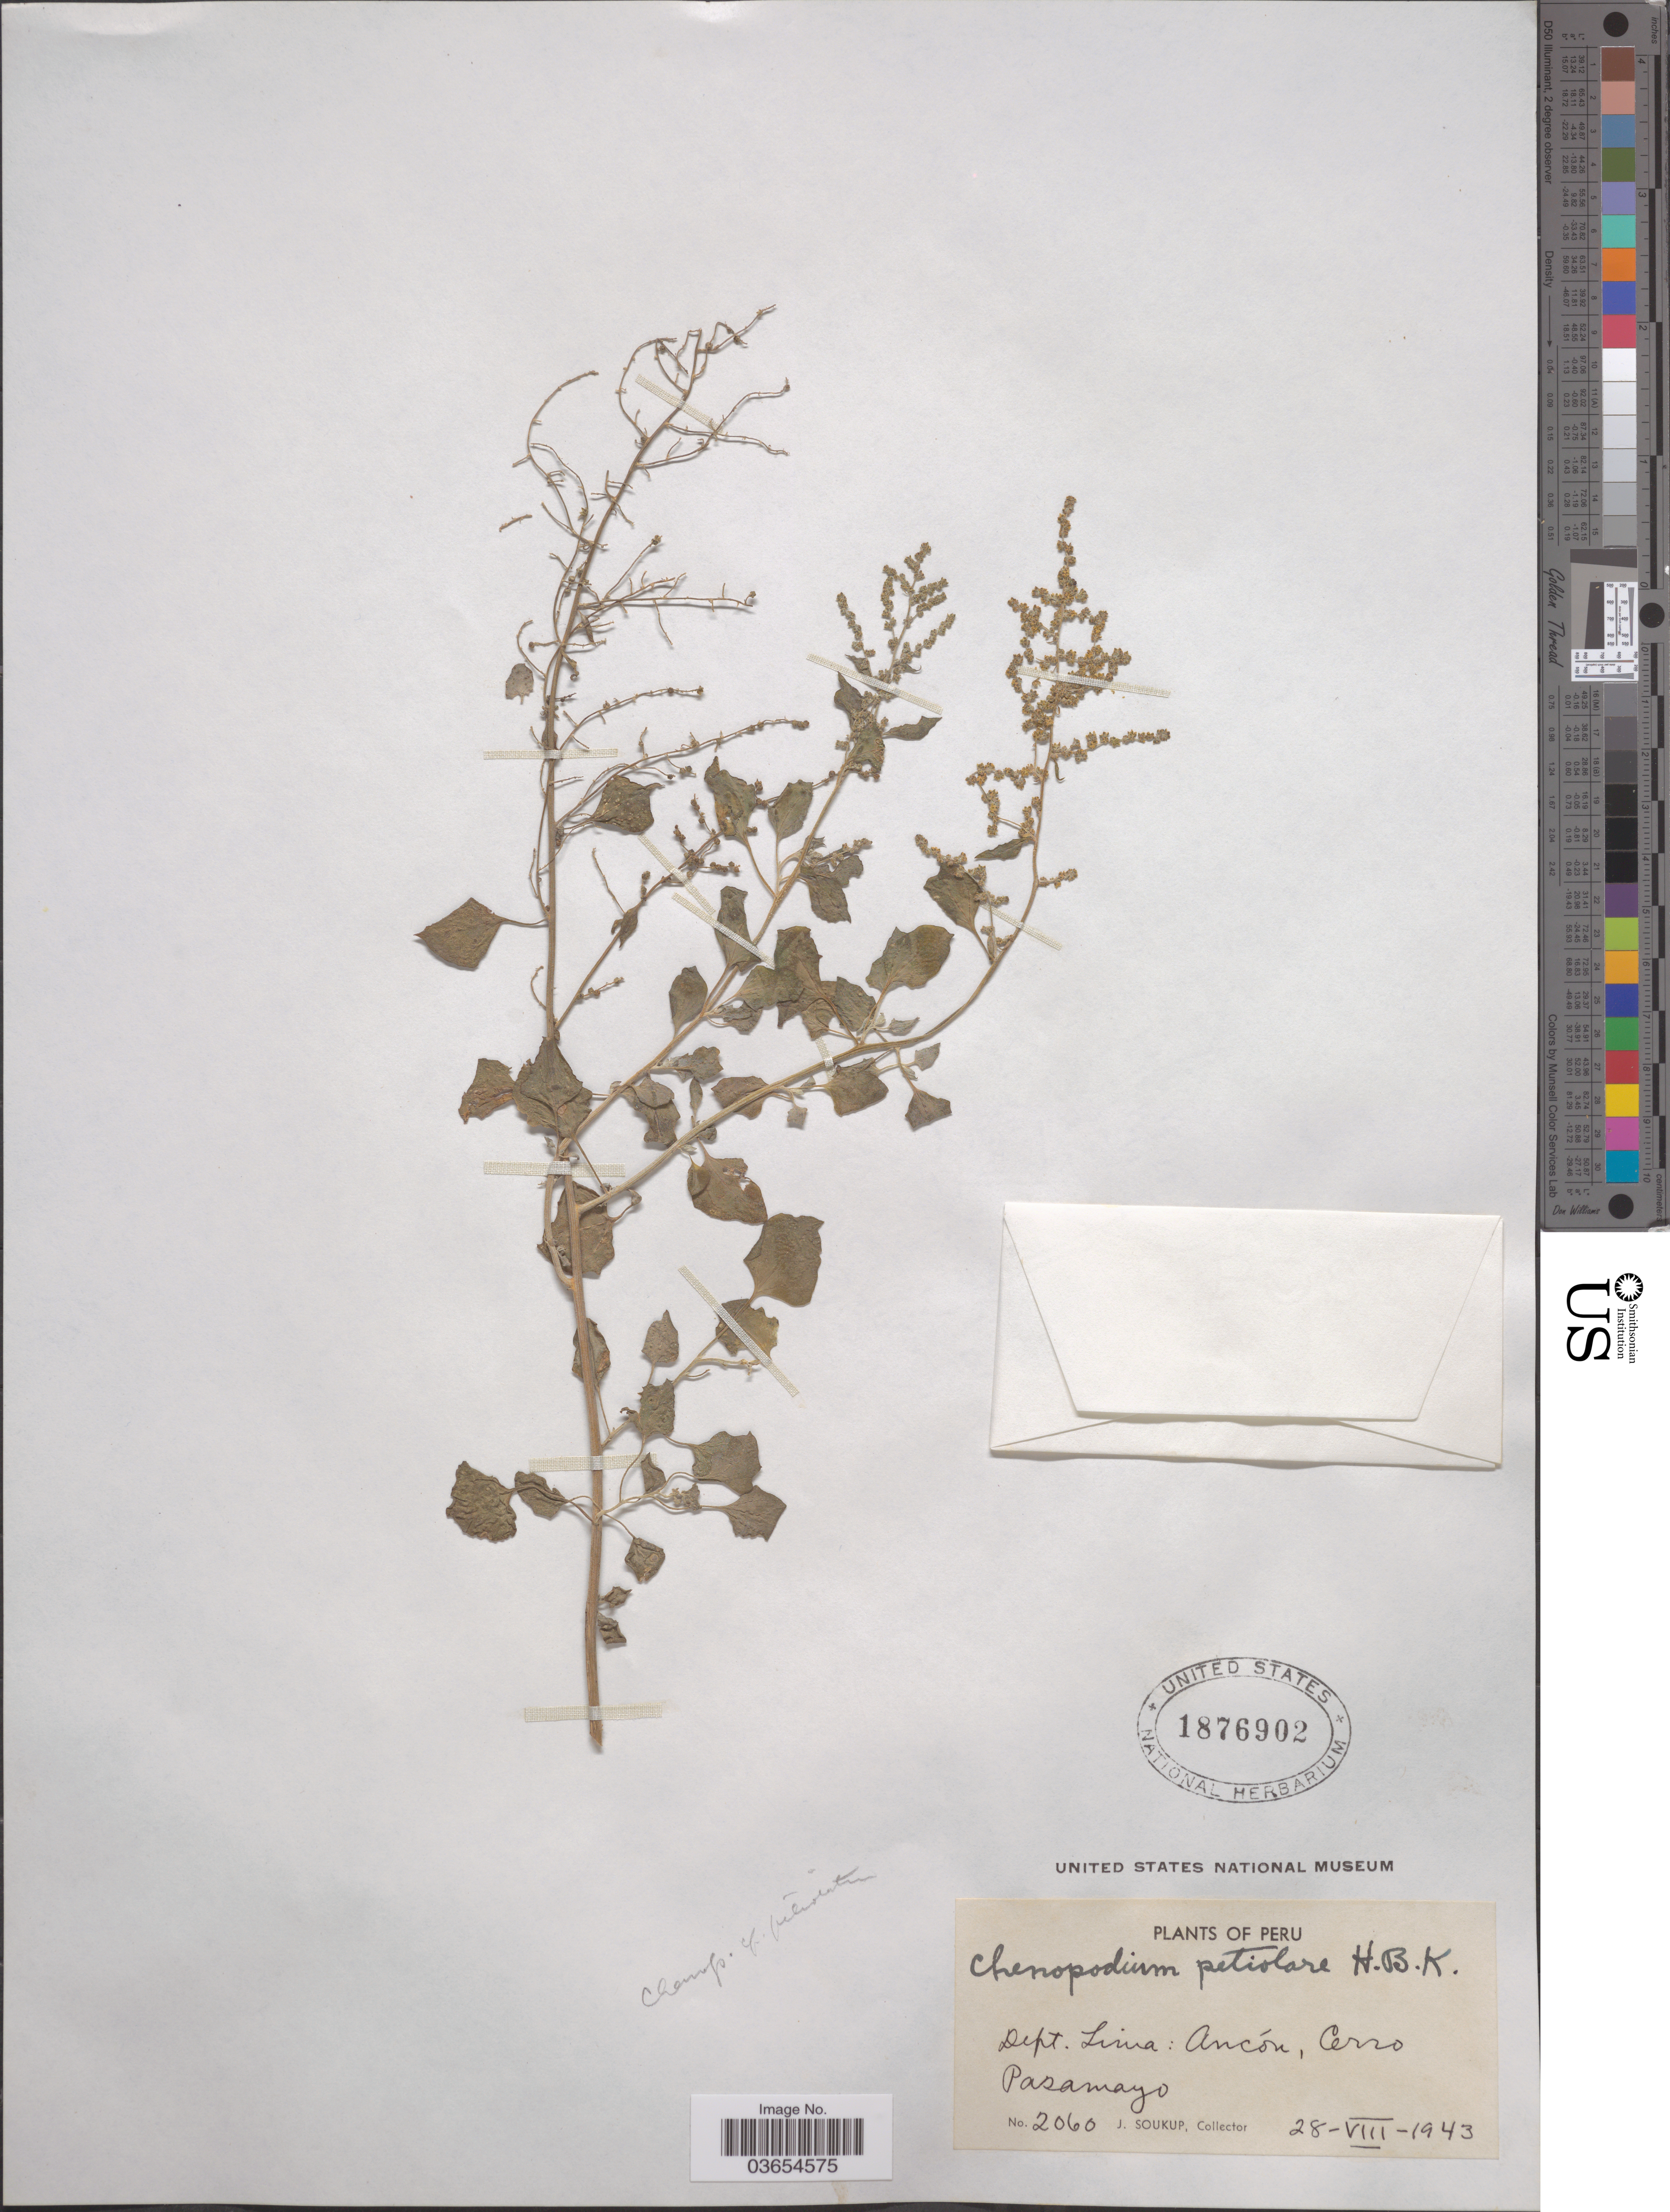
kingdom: Plantae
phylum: Tracheophyta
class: Magnoliopsida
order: Caryophyllales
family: Amaranthaceae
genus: Chenopodium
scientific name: Chenopodium petiolare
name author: Kunth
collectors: J. Soukup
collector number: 2060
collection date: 1943-08-28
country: Peru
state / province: Lima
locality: Dept. Lima: Ancón, Cerro Pasamayo.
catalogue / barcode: US 1876902